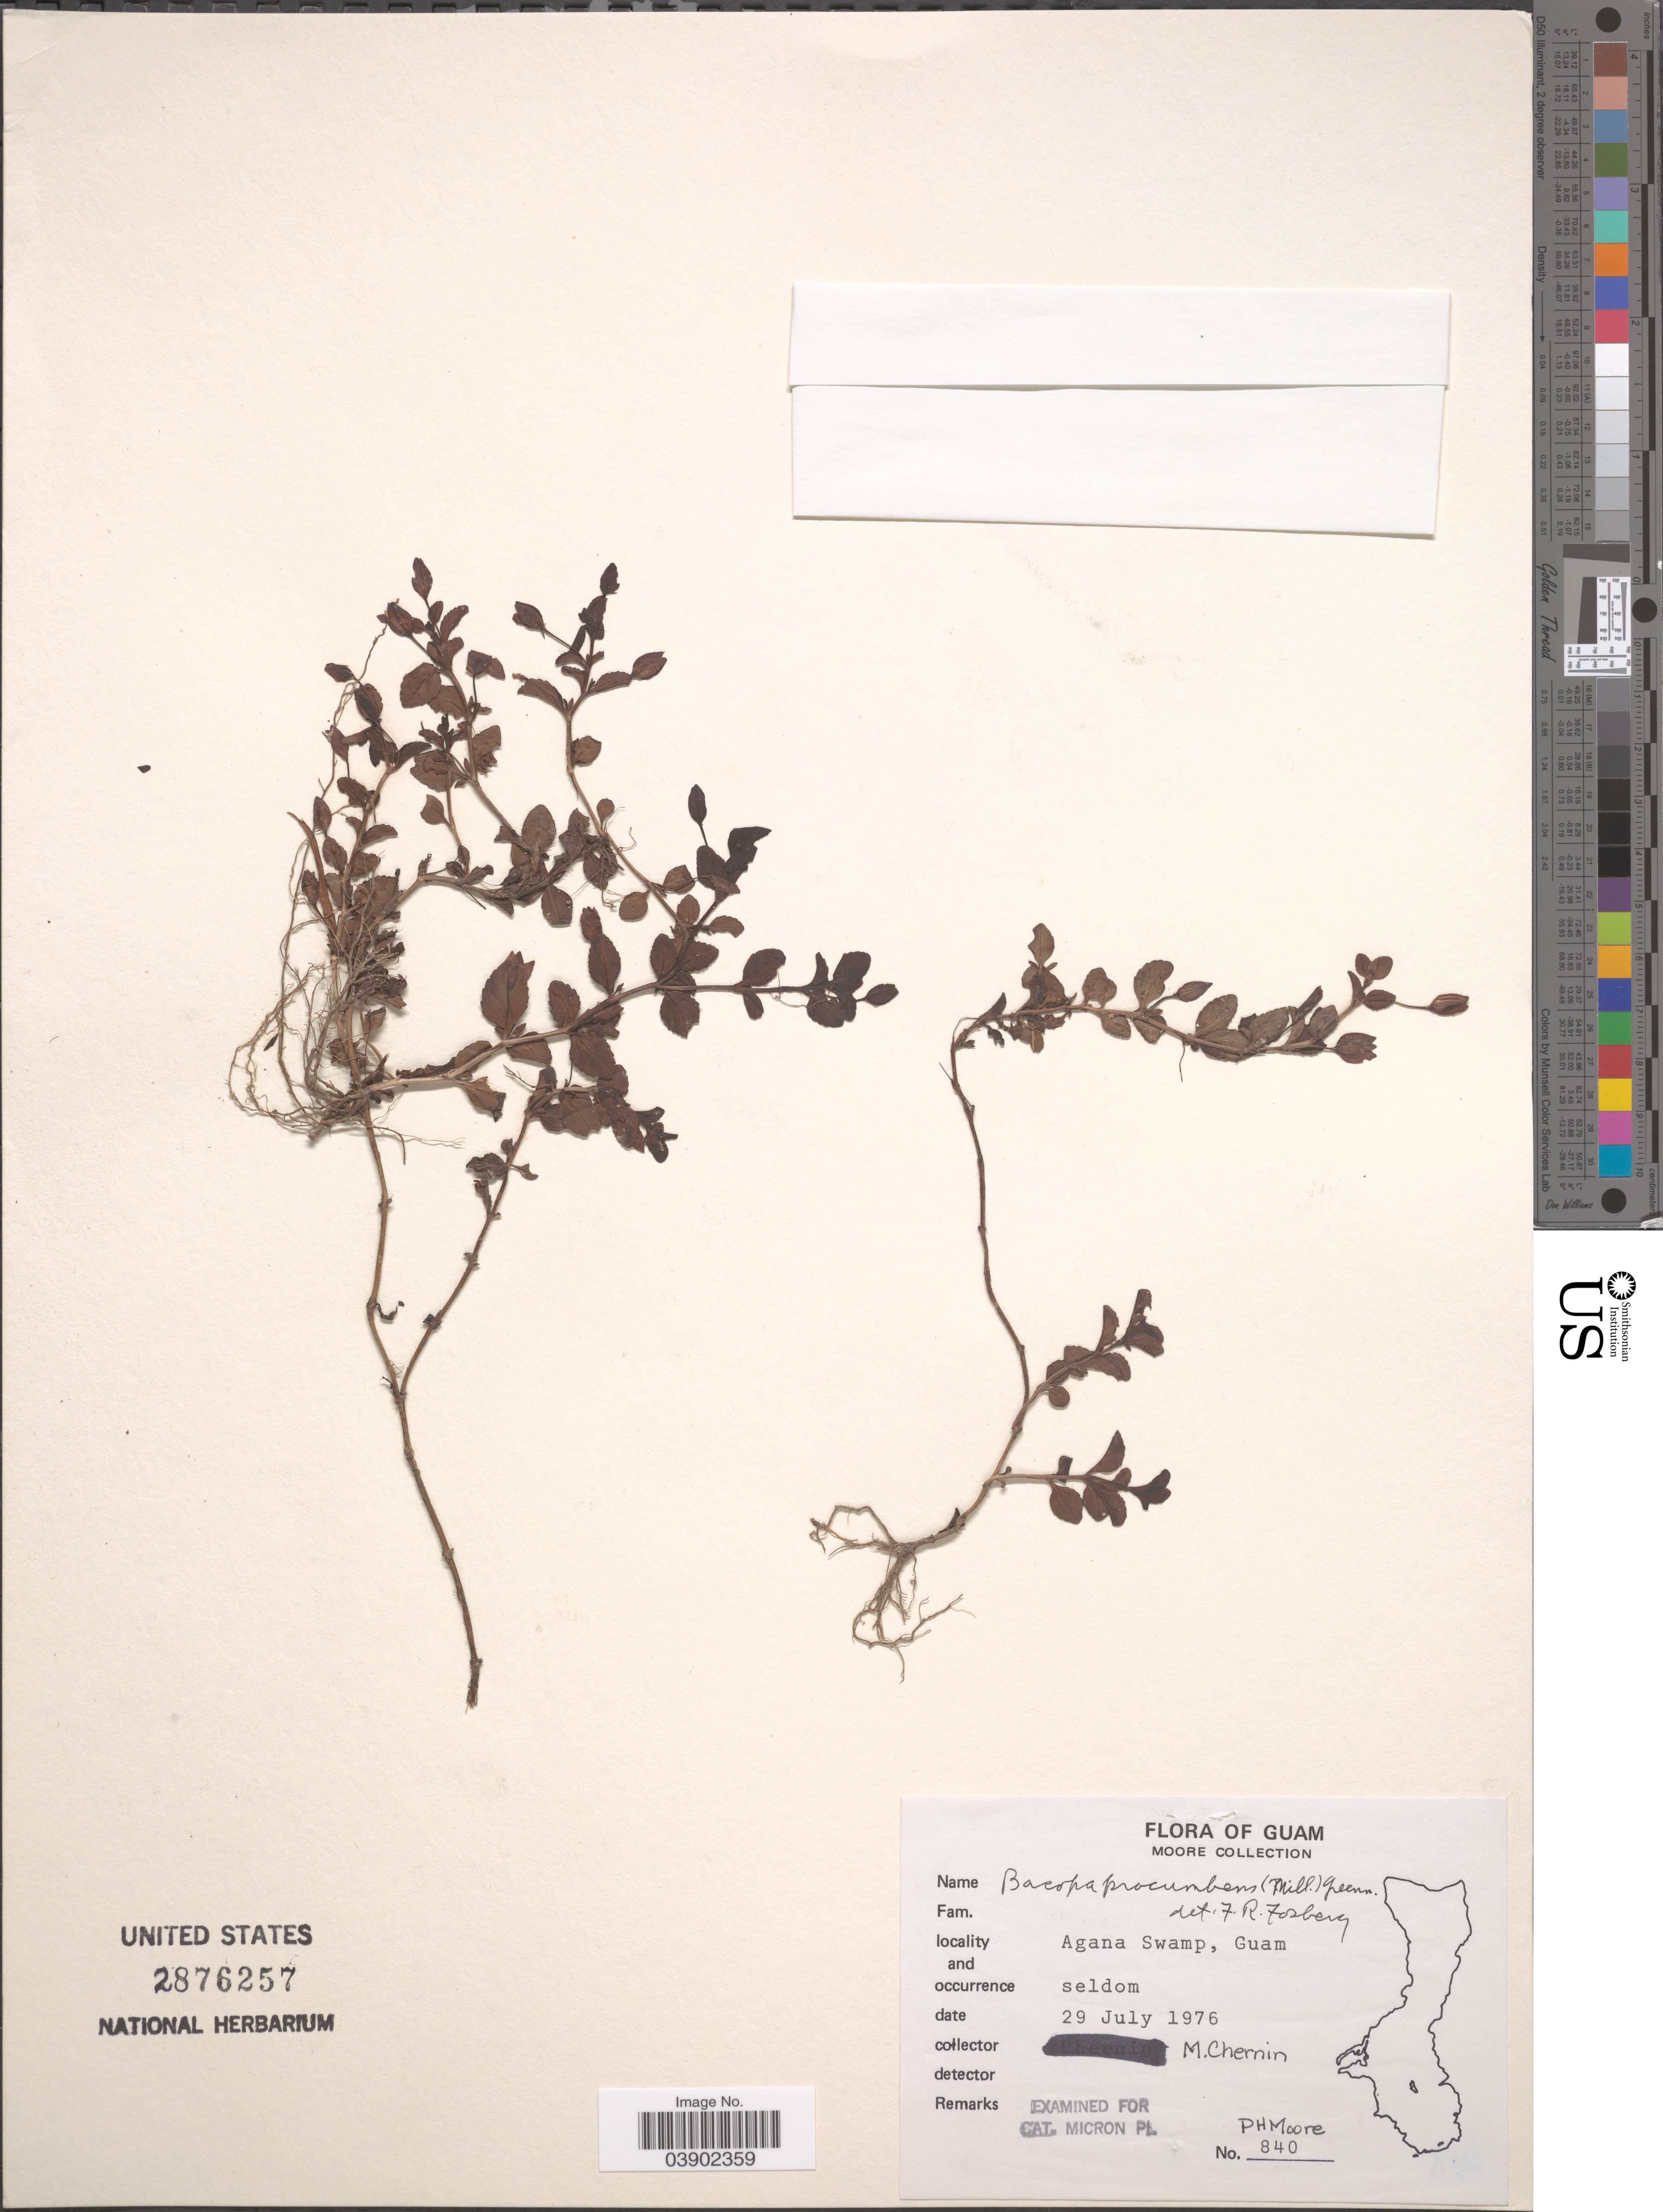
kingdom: Plantae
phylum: Tracheophyta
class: Magnoliopsida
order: Lamiales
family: Plantaginaceae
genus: Bacopa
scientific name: Bacopa procumbens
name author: (Mill.) Greenm.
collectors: M. Chernin & P. H. Moore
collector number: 840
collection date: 1976-07-29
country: Guam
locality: Agana Swamp.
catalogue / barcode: US 2876257